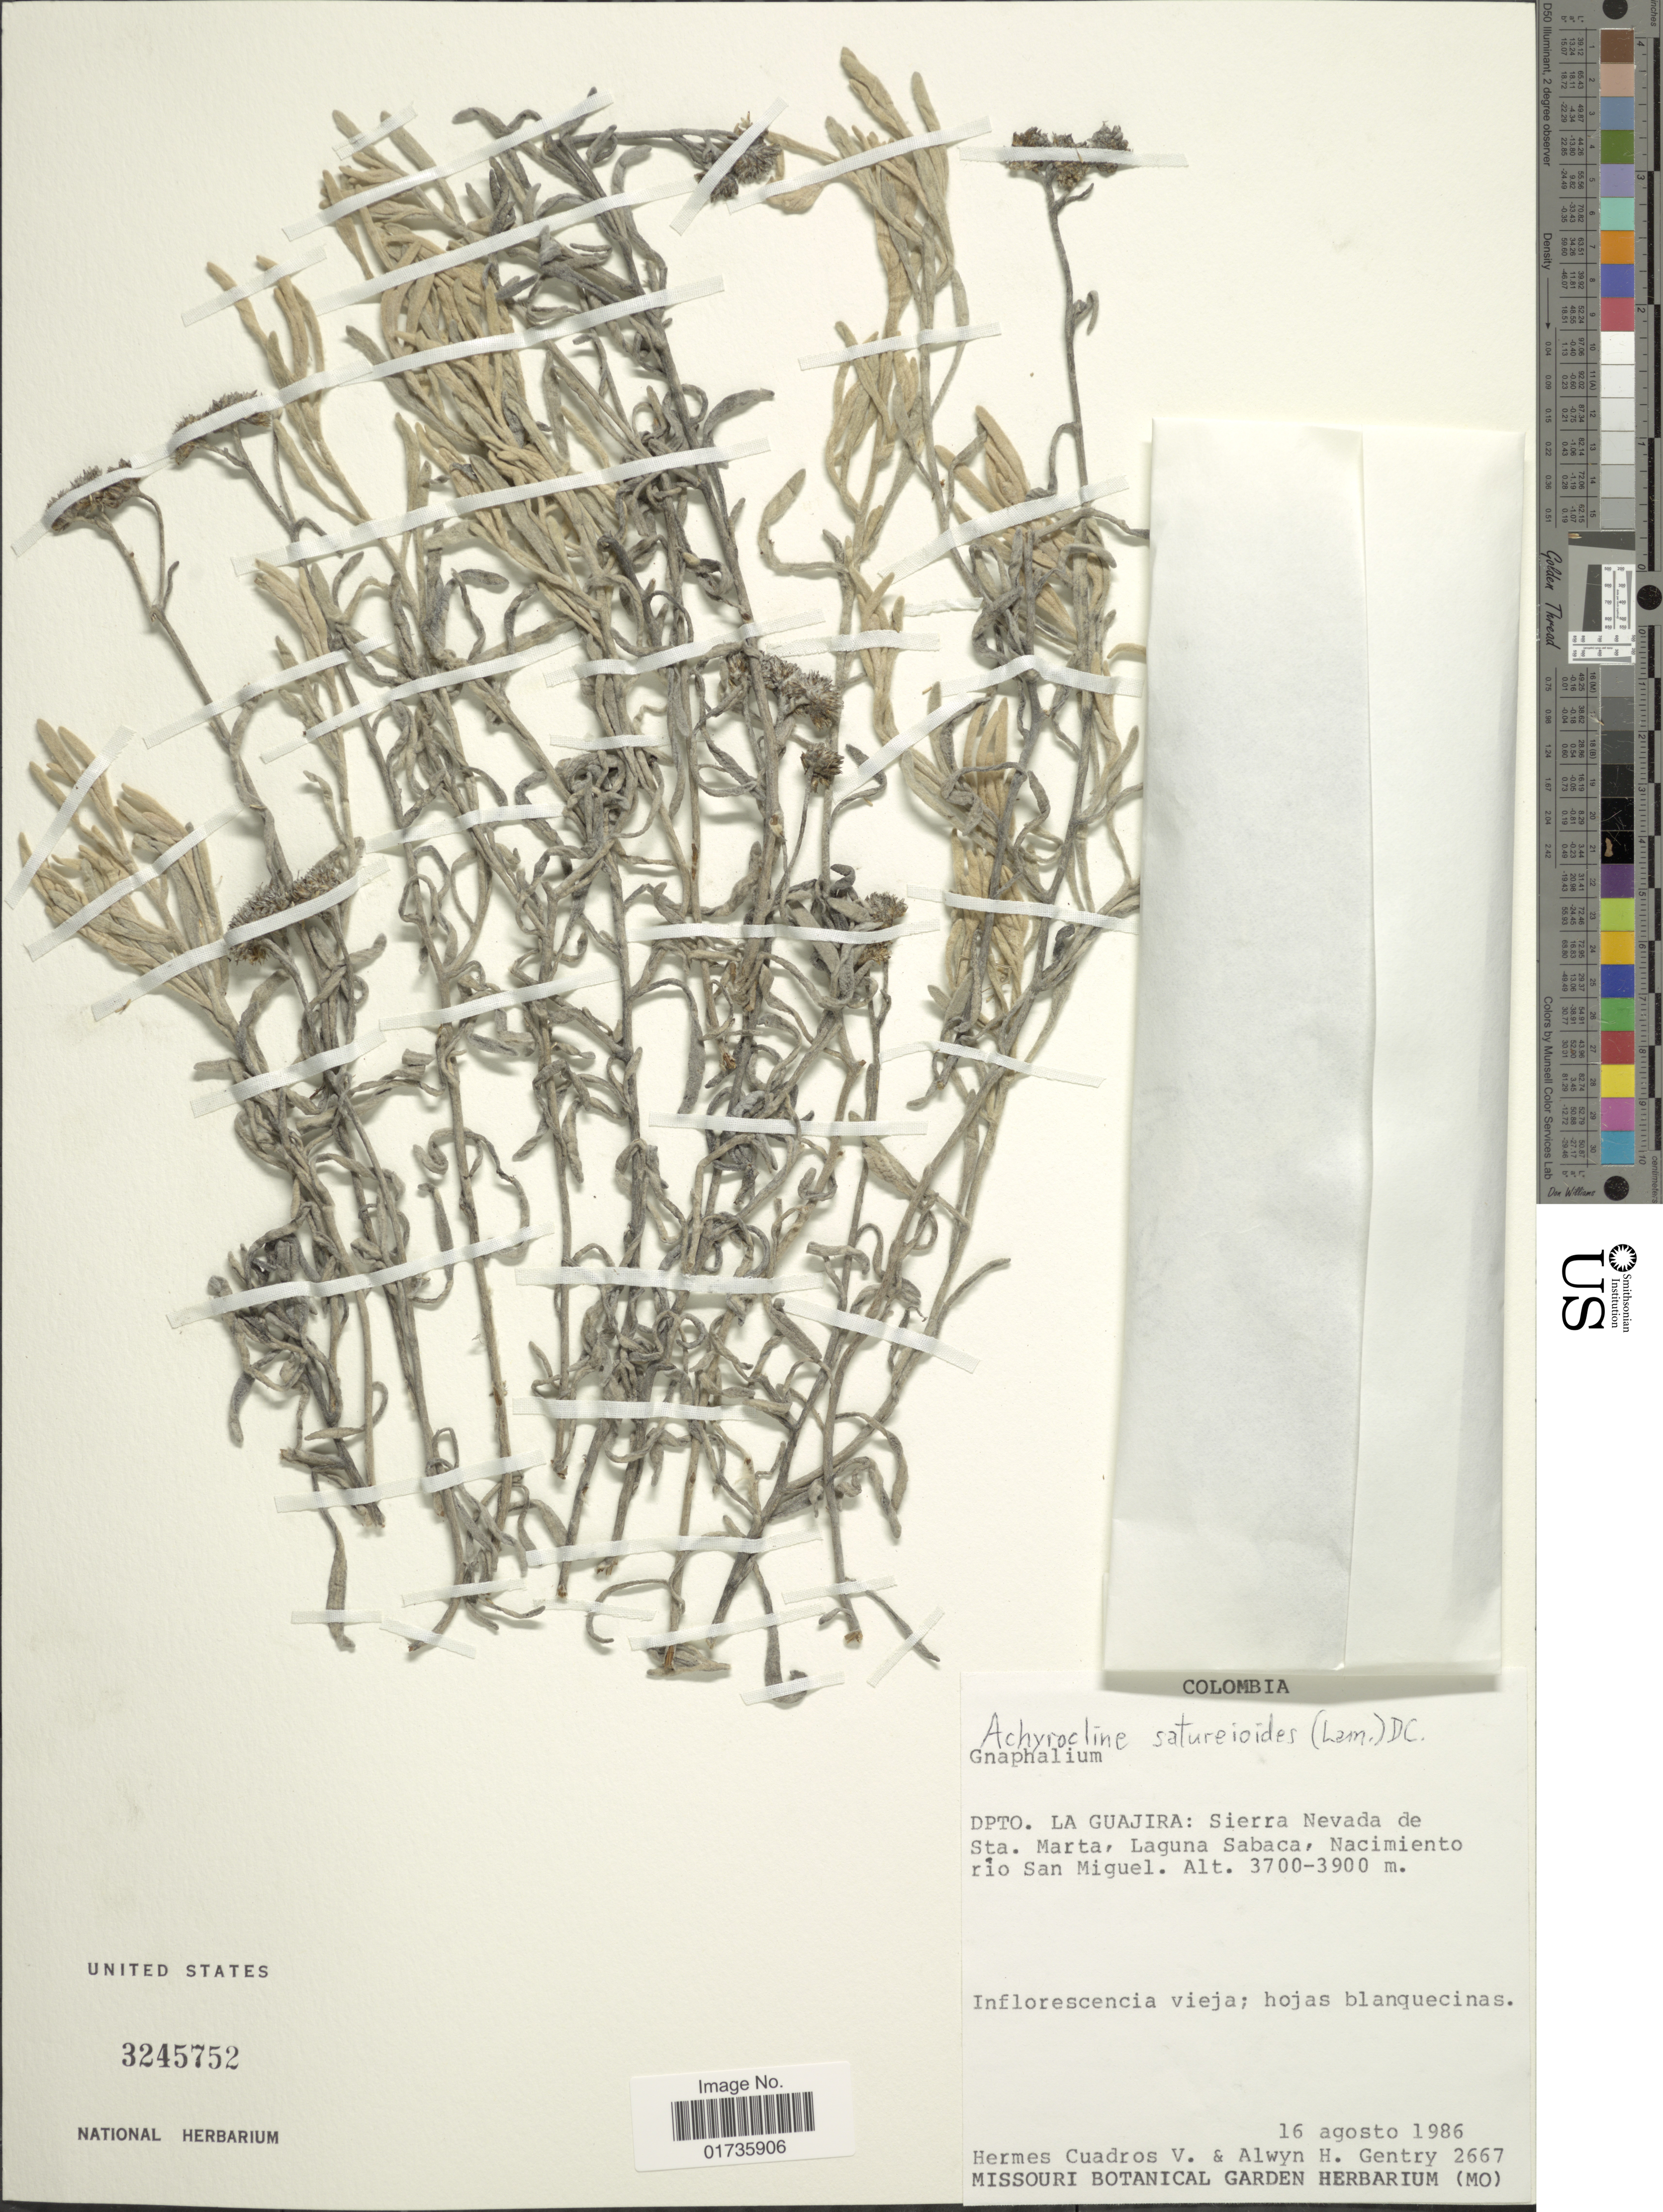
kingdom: Plantae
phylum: Tracheophyta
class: Magnoliopsida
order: Asterales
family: Asteraceae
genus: Achyrocline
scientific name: Achyrocline satureioides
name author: (Lam.) DC.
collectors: H. Cuadros & A. H. Gentry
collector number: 2667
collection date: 1986-08-16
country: Colombia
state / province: La Guajira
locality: Dpto La Guajira: Sierra Nevada de Sta Marta, Laguna Sabaca, Nacimiento rio San Miguel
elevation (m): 3700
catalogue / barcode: US 3245752